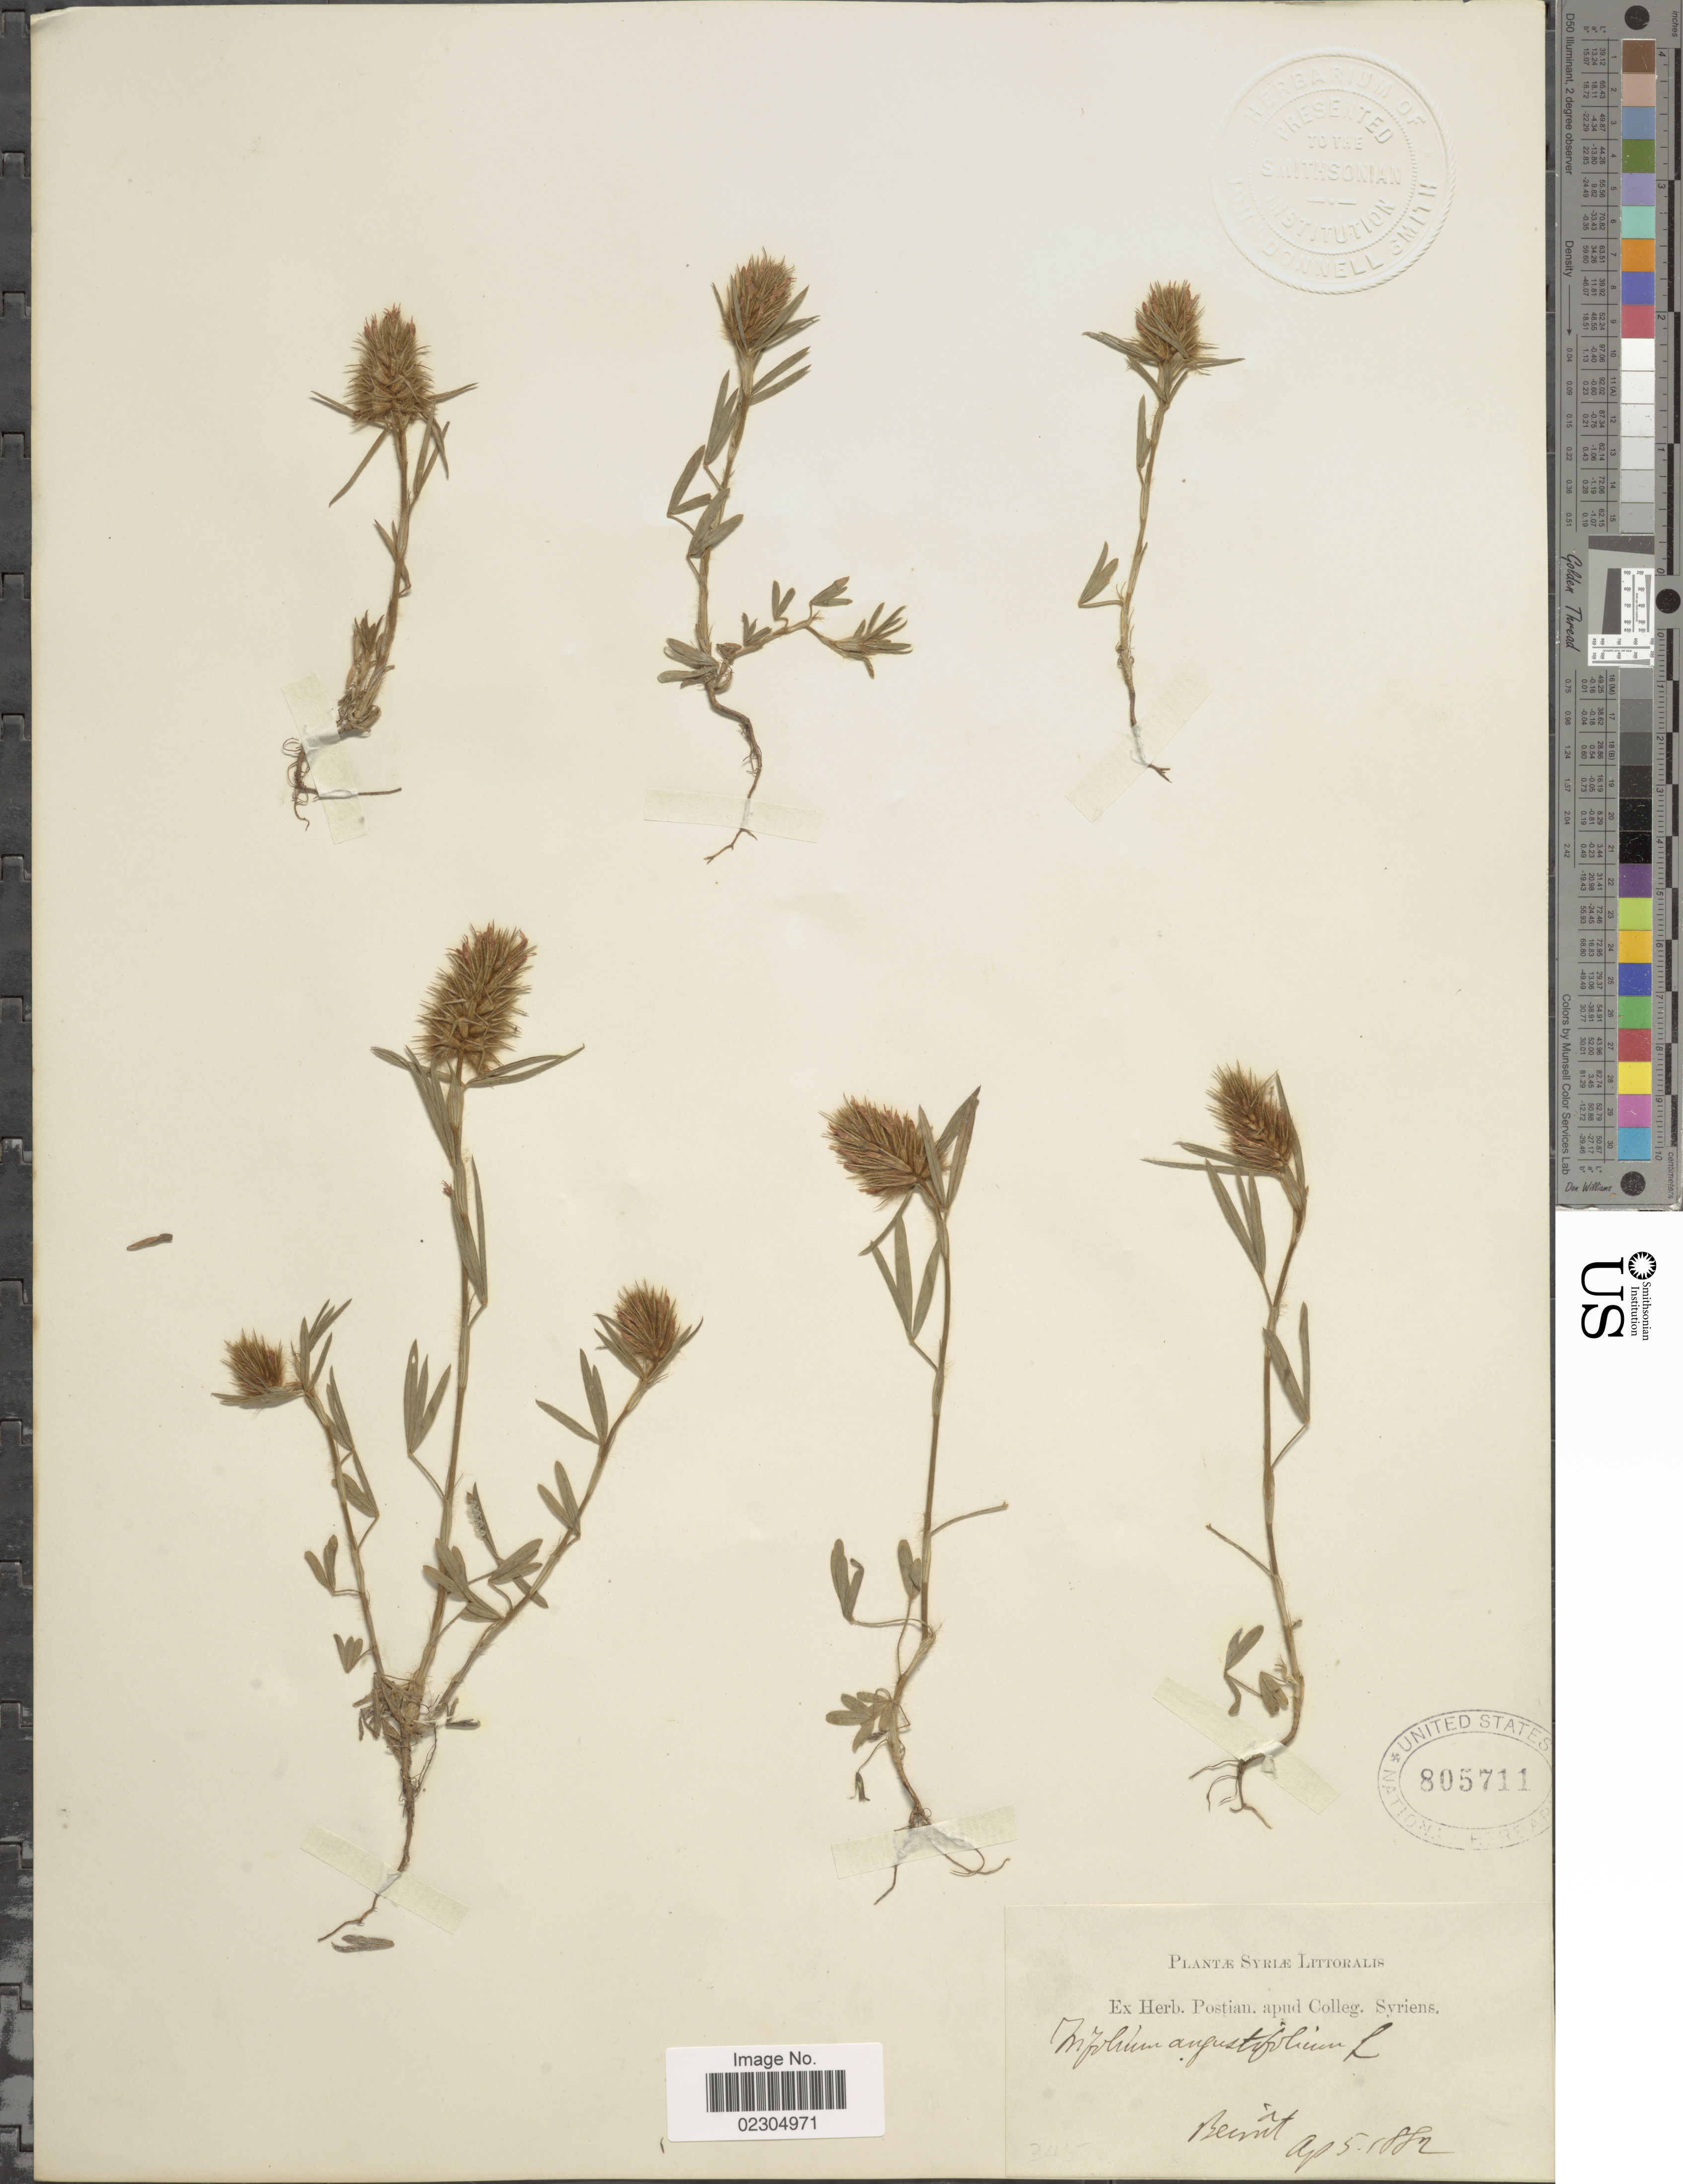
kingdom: Plantae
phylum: Tracheophyta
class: Magnoliopsida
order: Fabales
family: Fabaceae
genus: Trifolium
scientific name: Trifolium angustifolium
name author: L.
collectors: ex herb. Postian. apud Colleg. Syriens. Protest. USE "Fannie P. A. Shepard" (10308853) AS PRIMARY COLLECTOR INSTEAD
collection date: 1882-04-05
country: Syria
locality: Syriae Littoralis. Beimit [interpreted]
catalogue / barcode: US 805711